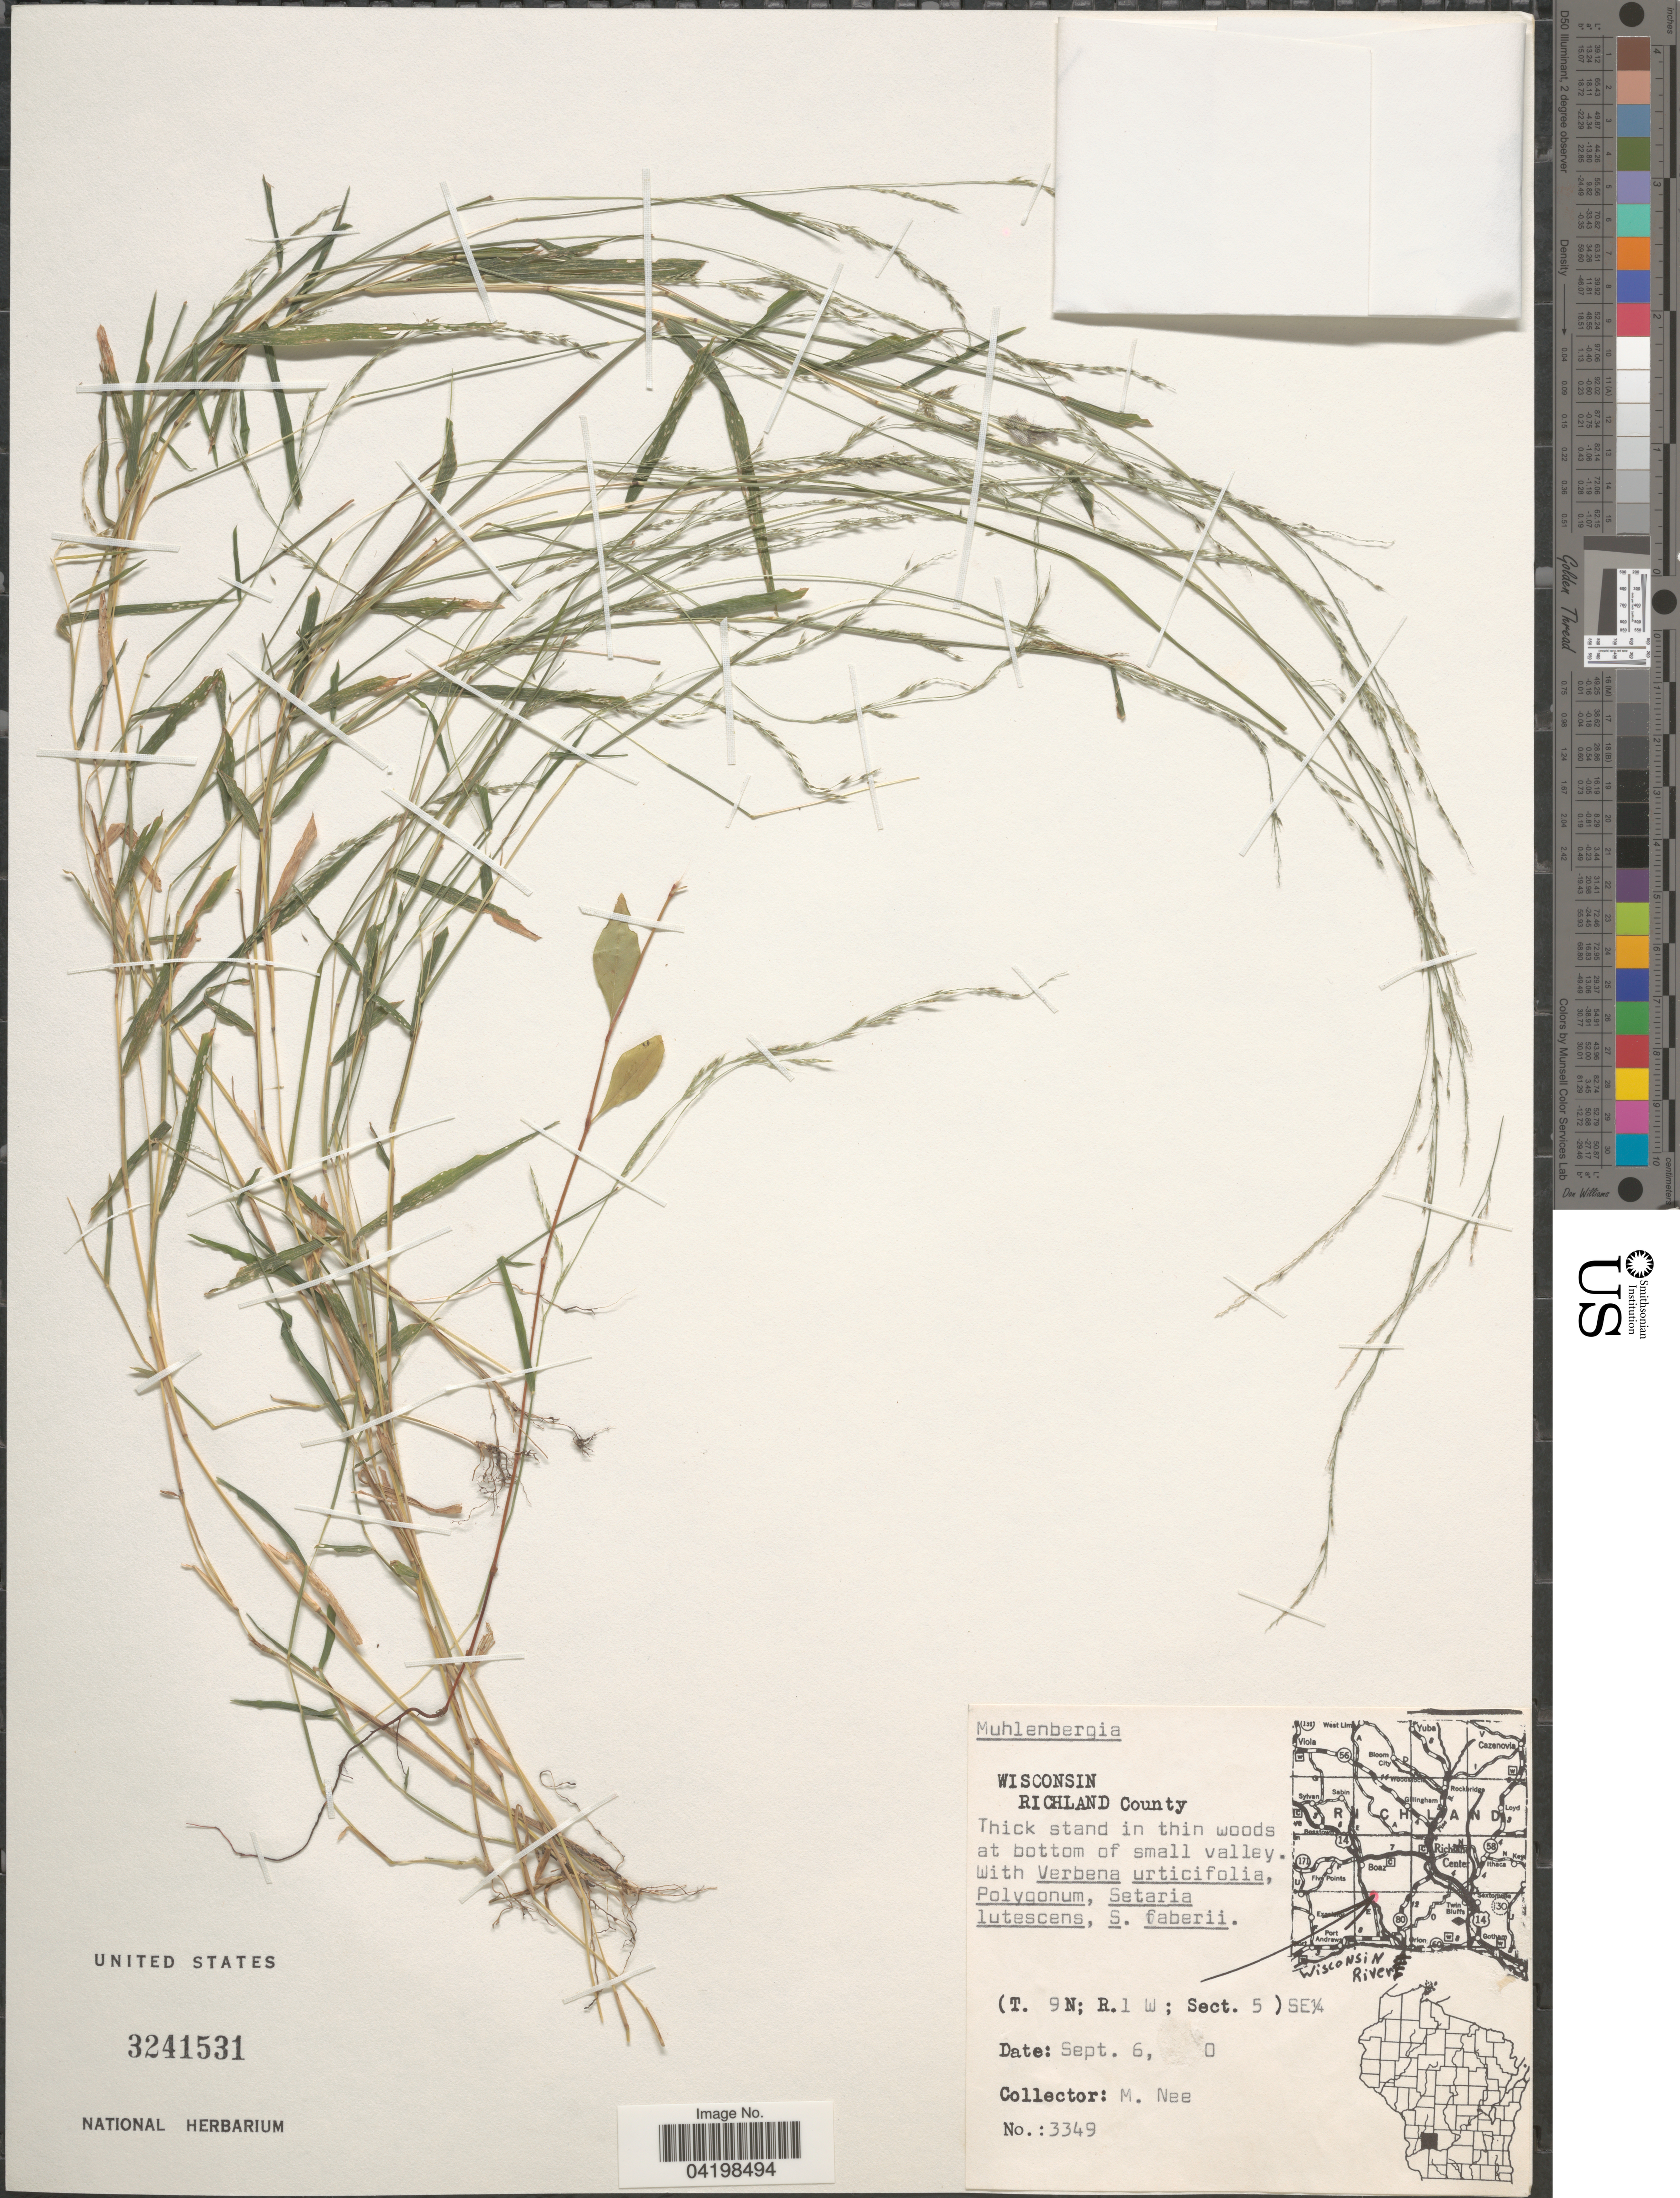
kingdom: Plantae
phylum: Tracheophyta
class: Liliopsida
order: Poales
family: Poaceae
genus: Muhlenbergia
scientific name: Muhlenbergia sp.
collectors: M. Nee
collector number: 3349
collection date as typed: Sept. 6, 0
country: United States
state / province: Wisconsin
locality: Richland County. Thick stand in thin woods at bottom of small valley. (T. 9N; R.1 W; Sect. 5) SE¼.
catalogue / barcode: US 3241531